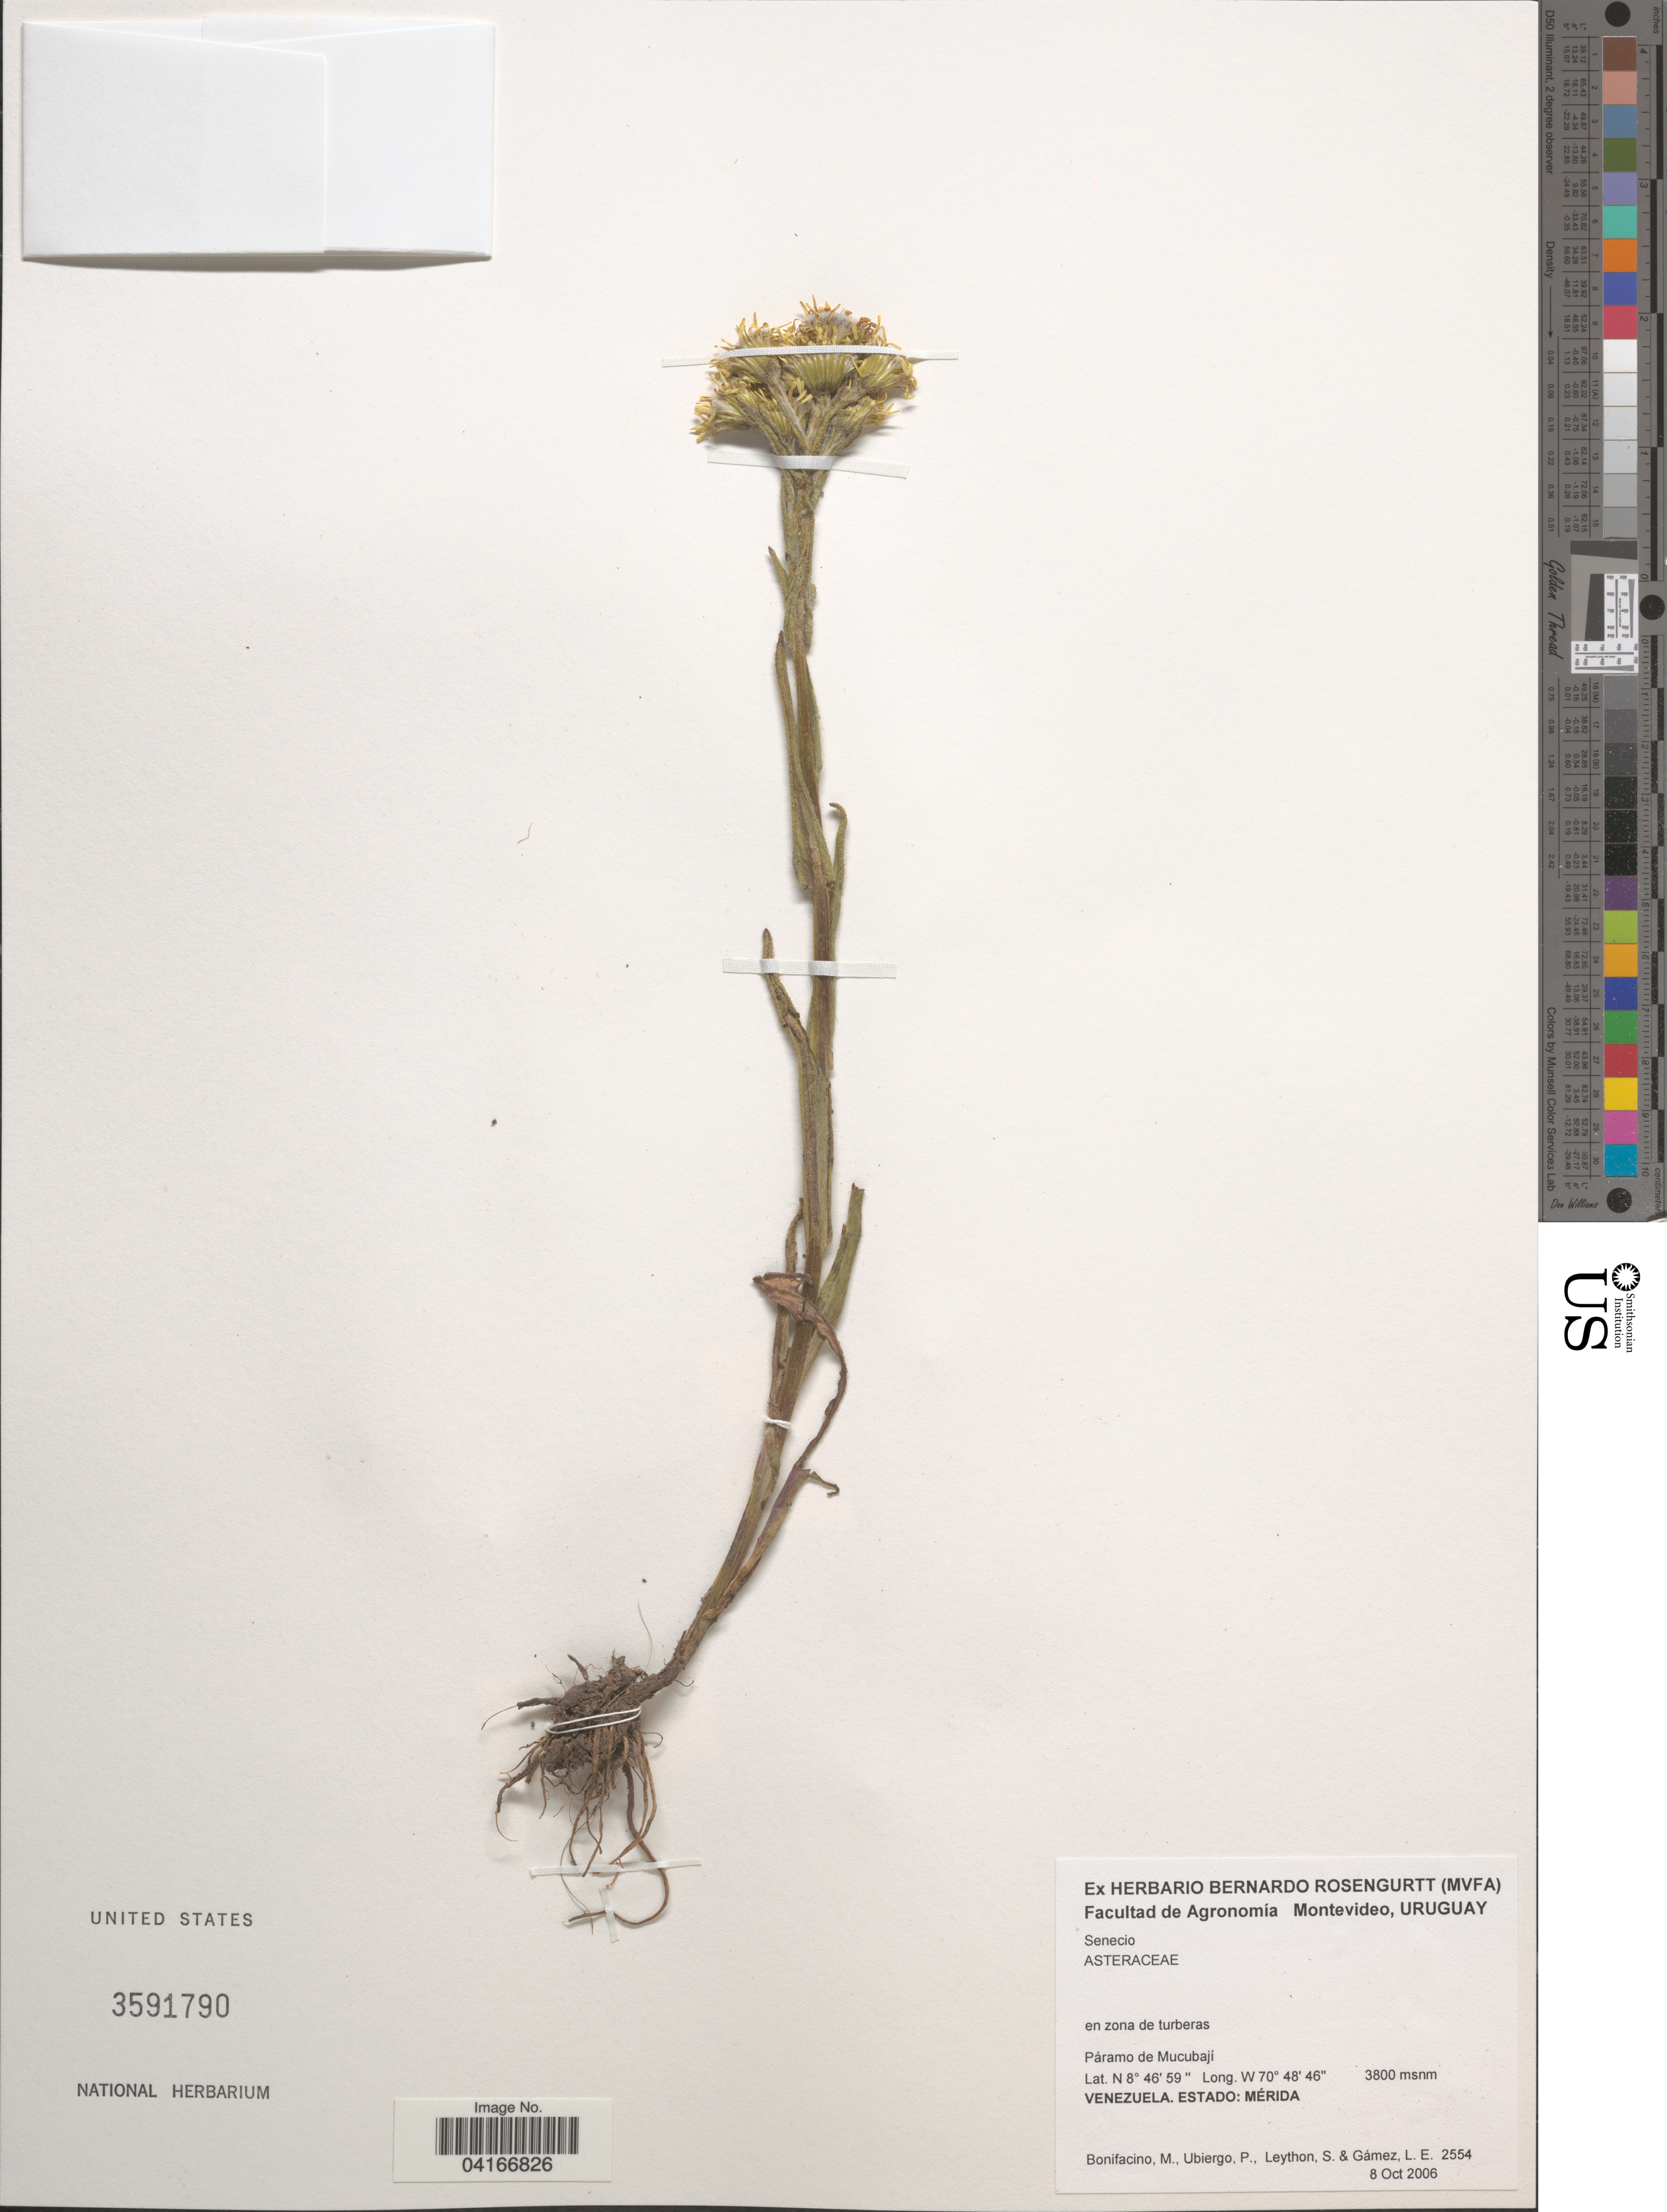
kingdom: Plantae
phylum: Tracheophyta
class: Magnoliopsida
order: Asterales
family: Asteraceae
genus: Senecio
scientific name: Senecio sp.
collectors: M. Bonifacino, P. Ubiergo, S. Leython & L. Gamez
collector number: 2554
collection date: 2006-10-08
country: Venezuela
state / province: Merida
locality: Páramo de Mucubají.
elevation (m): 3800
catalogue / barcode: US 3591790